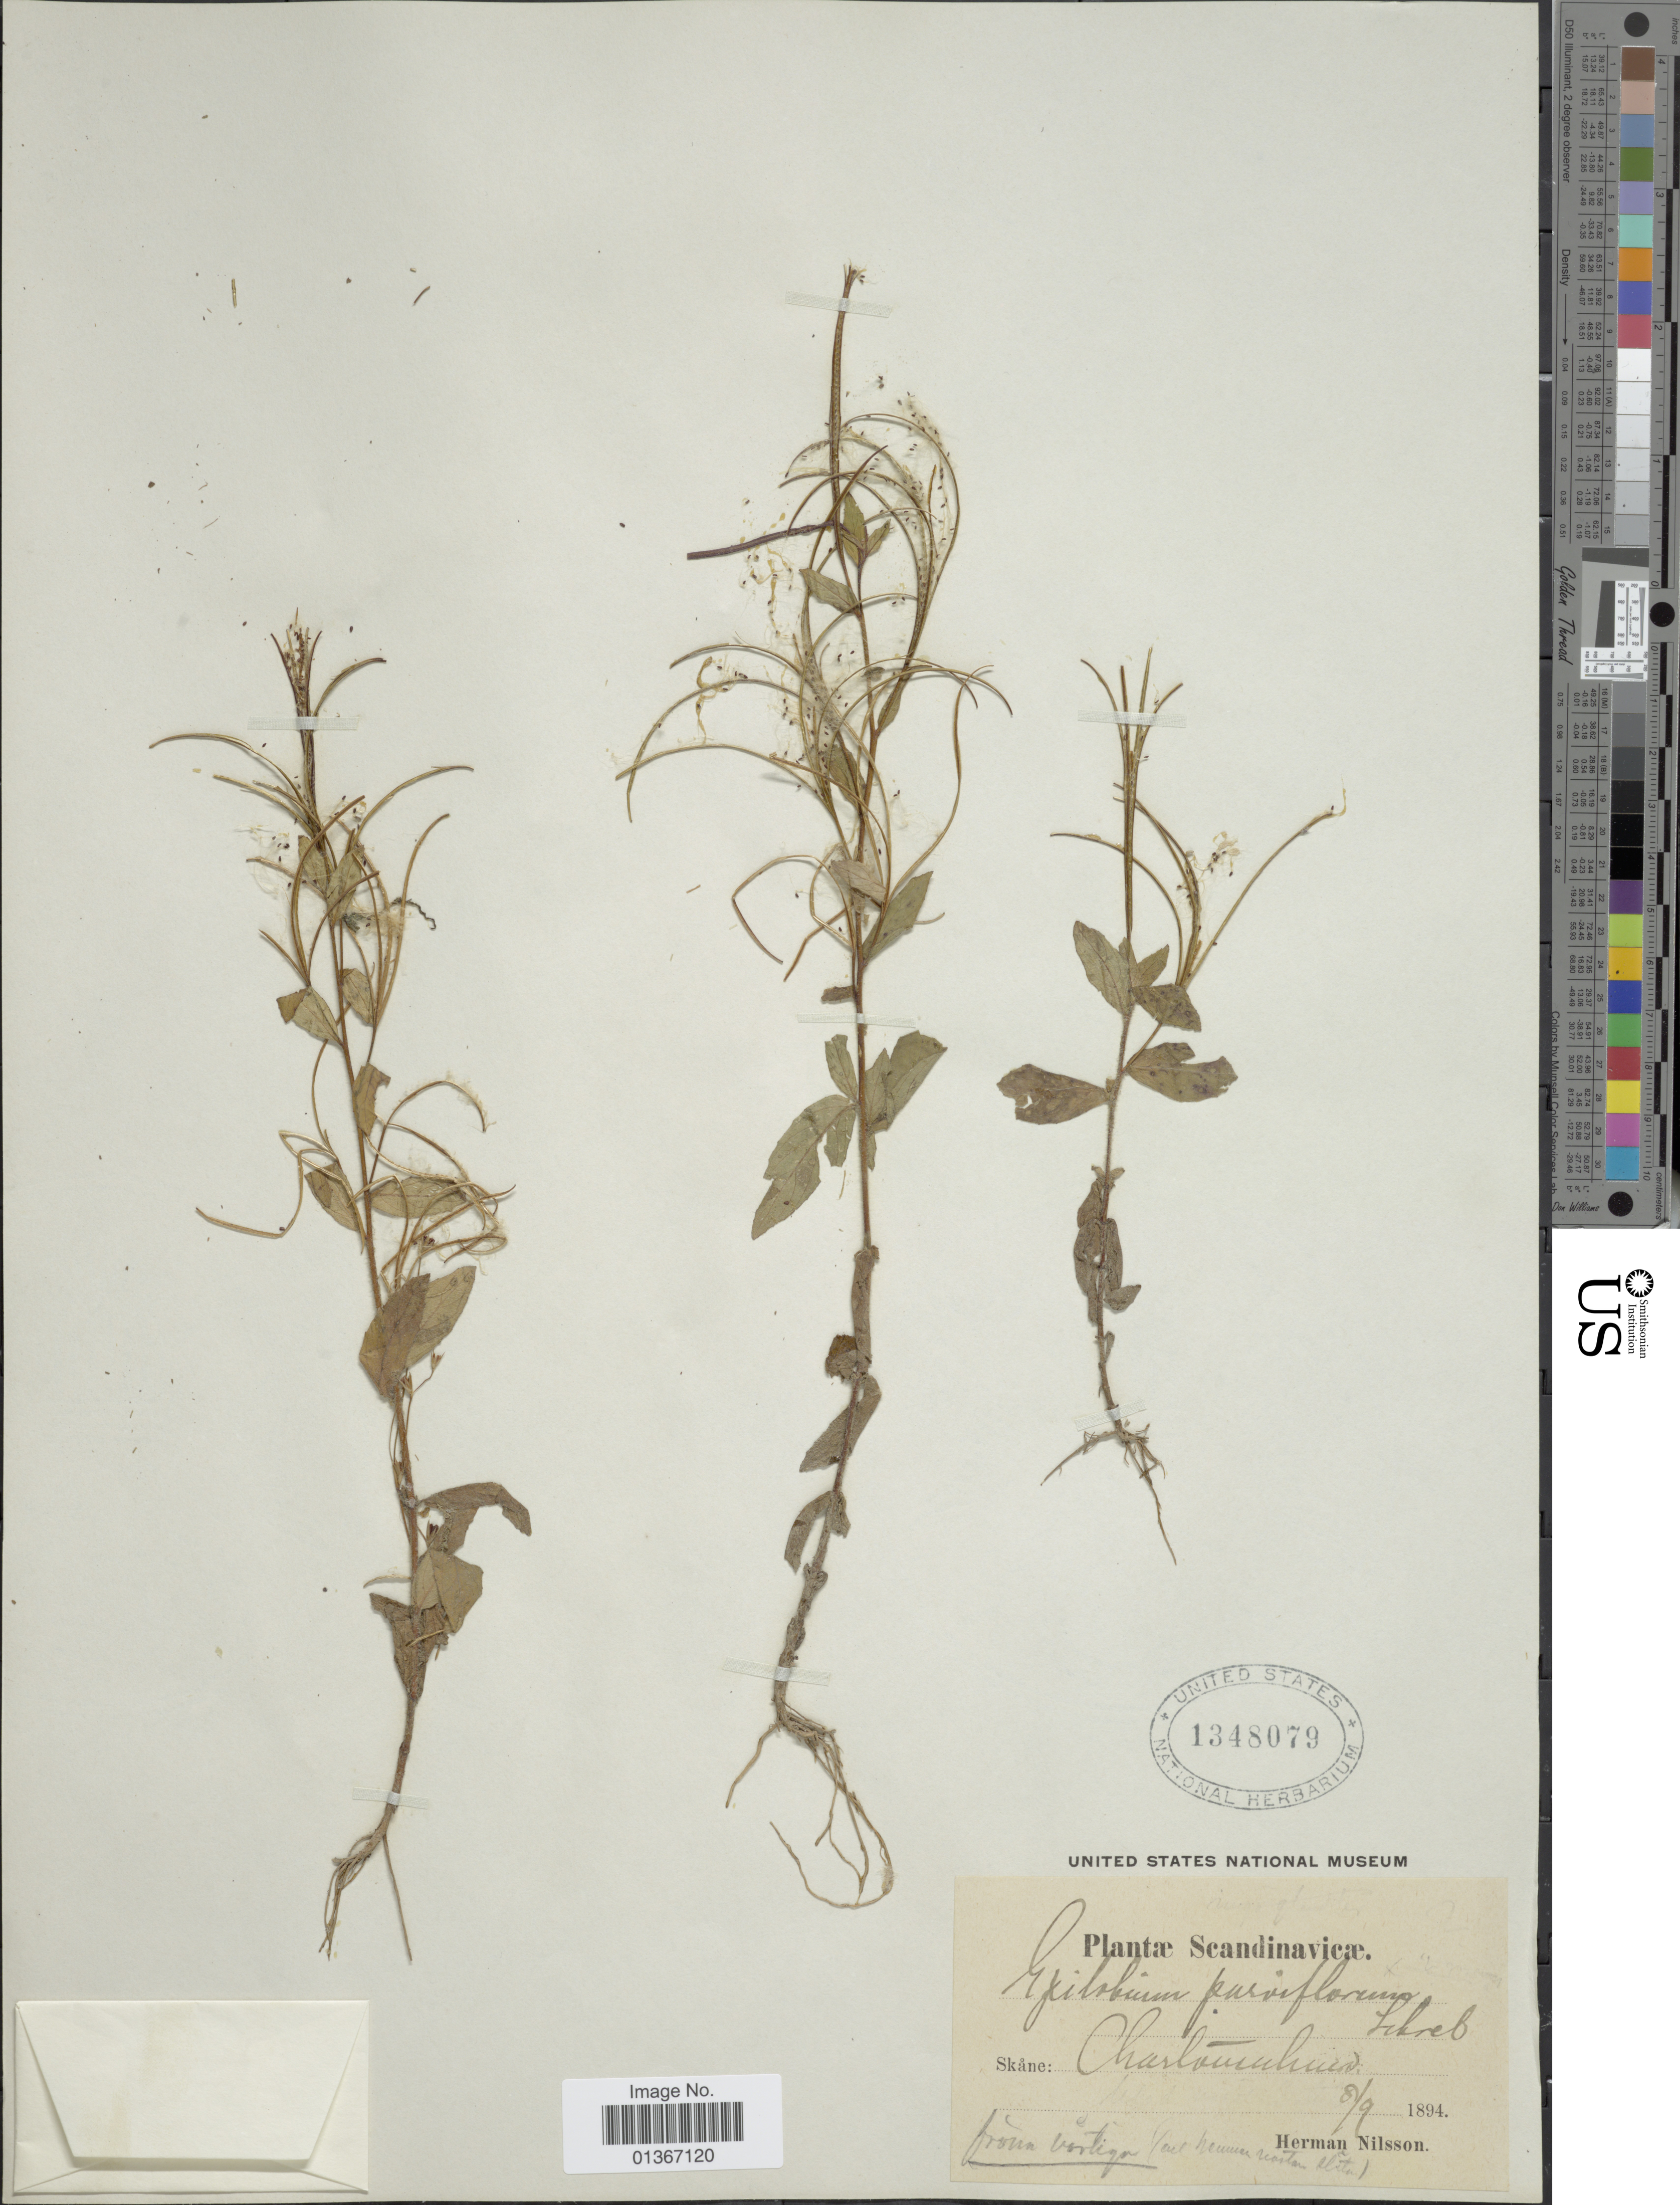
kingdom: Plantae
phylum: Tracheophyta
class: Magnoliopsida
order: Myrtales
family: Onagraceae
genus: Epilobium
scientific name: Epilobium parviflorum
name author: Schreb.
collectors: H. Nilsson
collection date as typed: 8/9 1894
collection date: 1894-08-09 or 1894-09-08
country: Sweden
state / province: Skåne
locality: Charlottenlund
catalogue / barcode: US 1348079